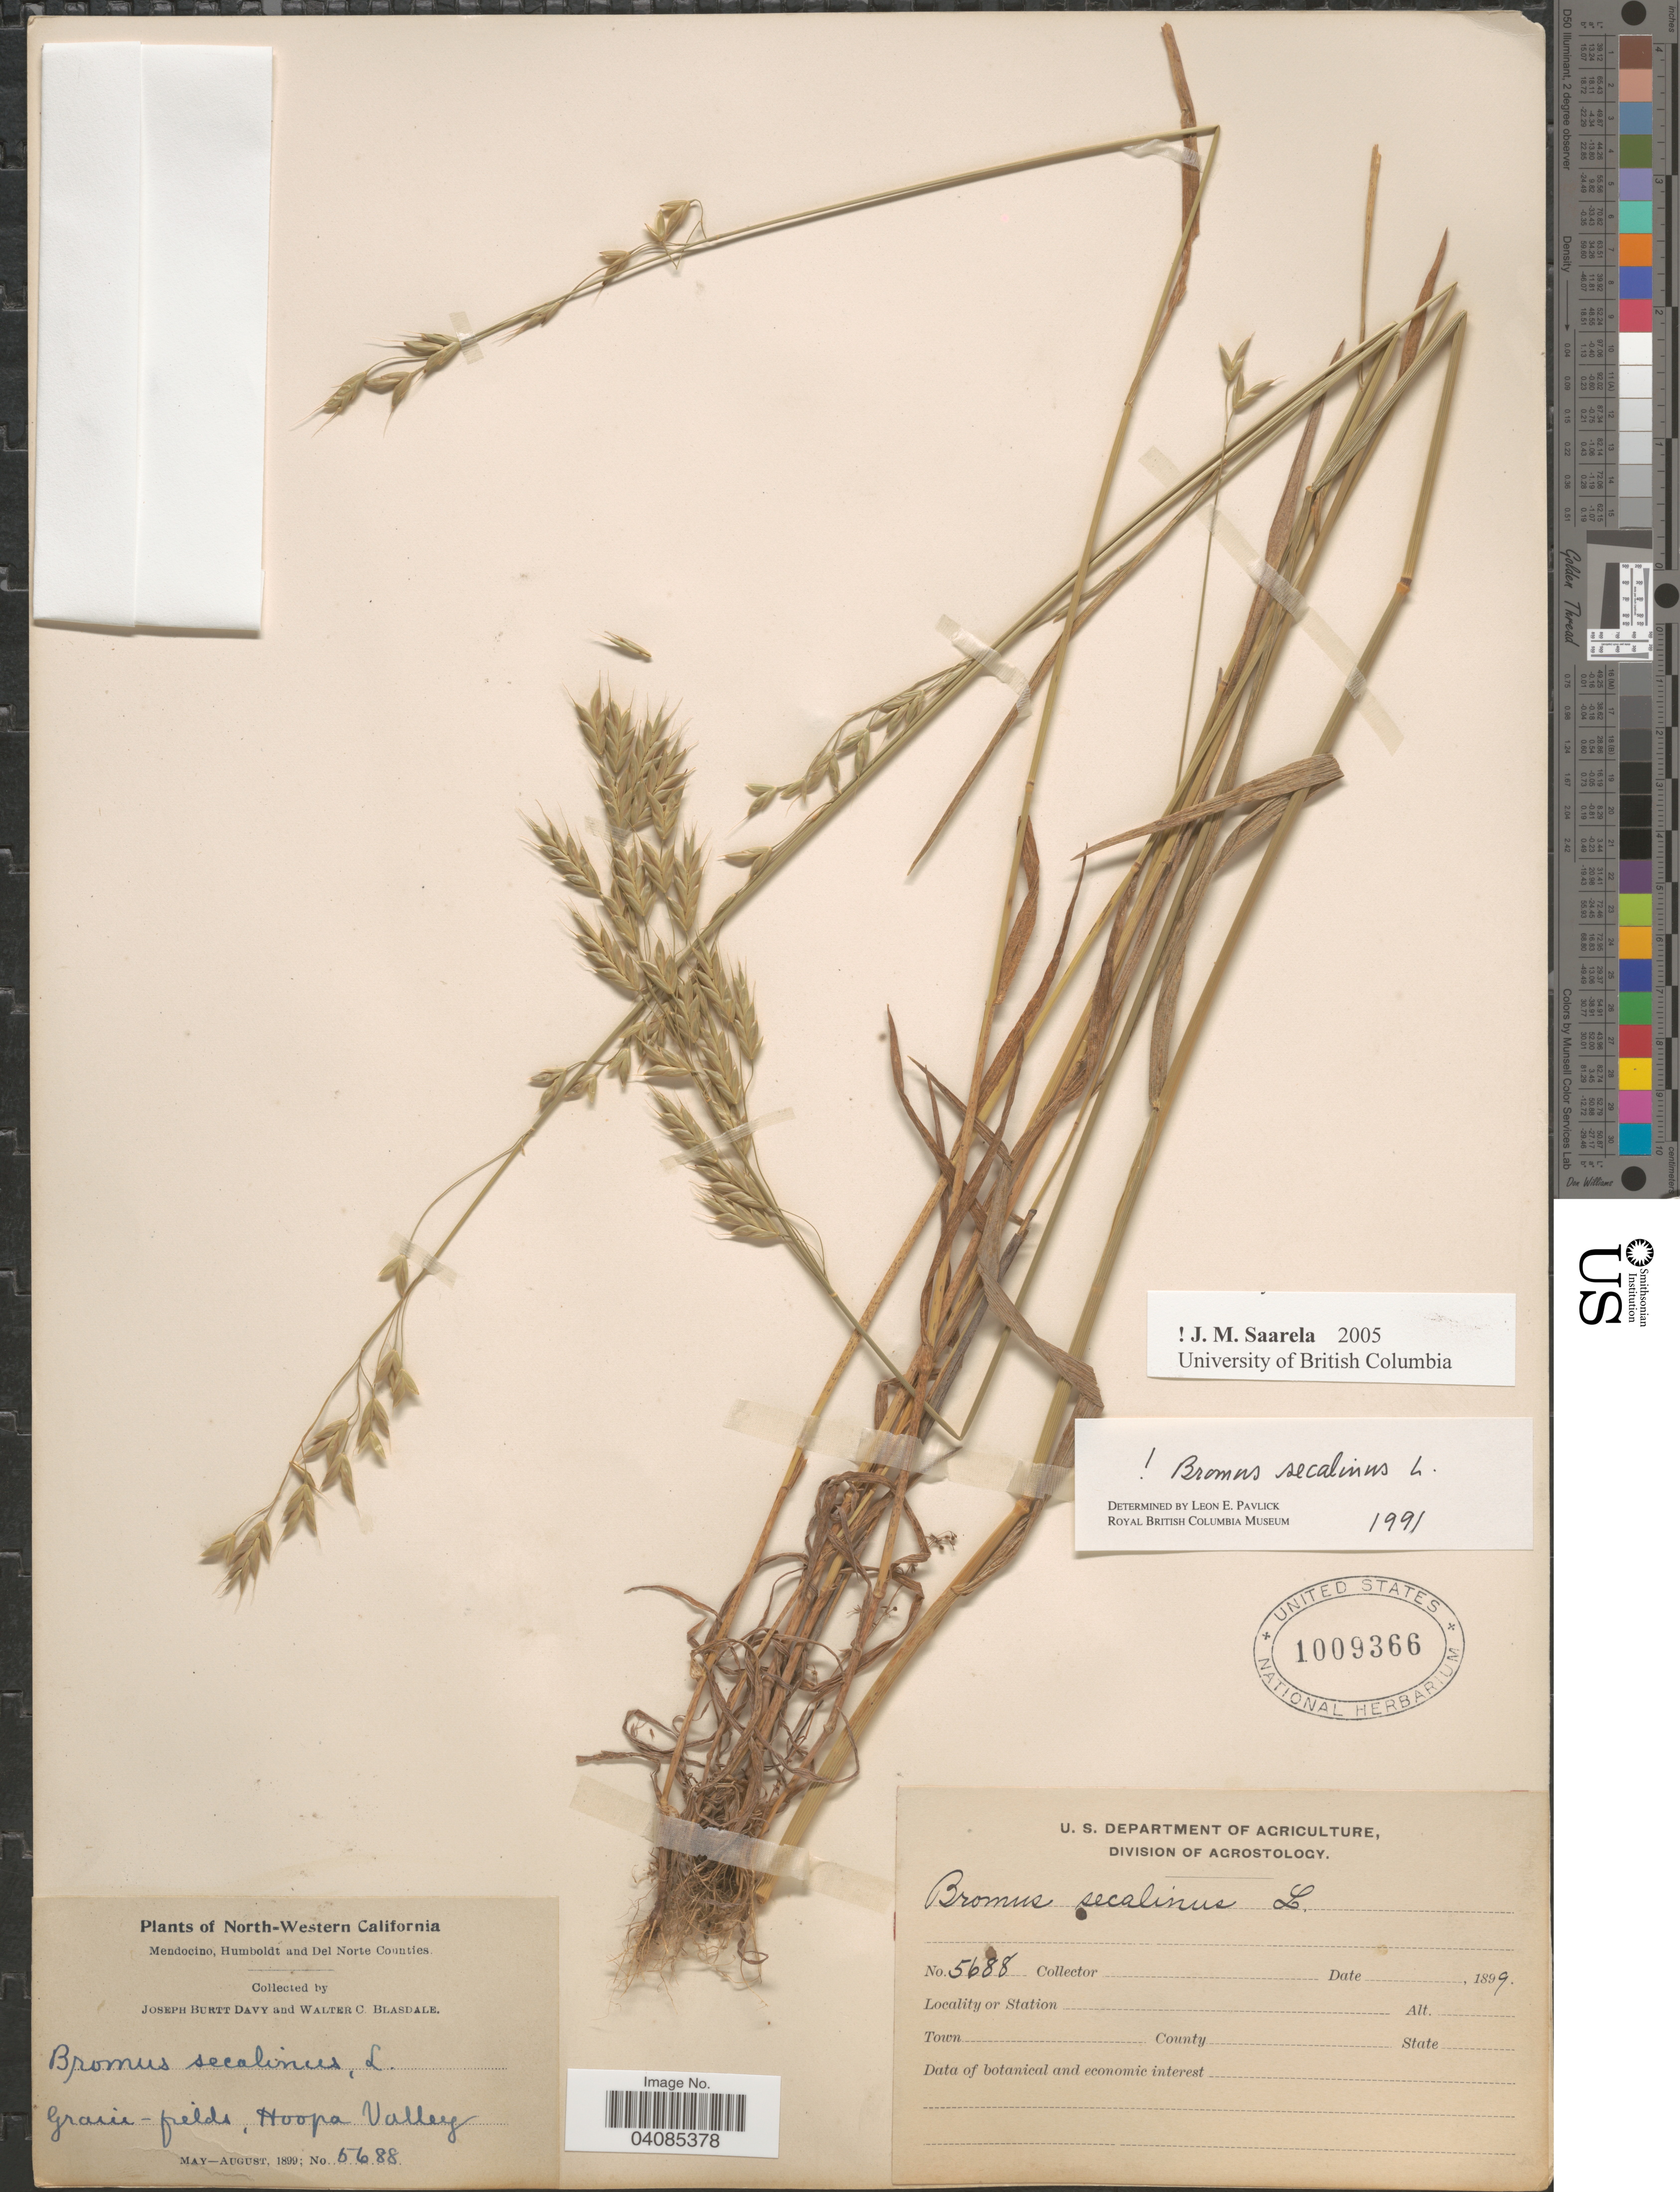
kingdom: Plantae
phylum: Tracheophyta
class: Liliopsida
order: Poales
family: Poaceae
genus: Bromus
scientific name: Bromus secalinus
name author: L.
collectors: J. Burtt Davy & W. Blasdale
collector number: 5688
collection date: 1899-05/1899-08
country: United States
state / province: California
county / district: Mendocino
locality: North-Western California. Mendocino, Humboldt and Del Norte Counties. Grain-fields, Hoopa Valley.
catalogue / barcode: US 1009366